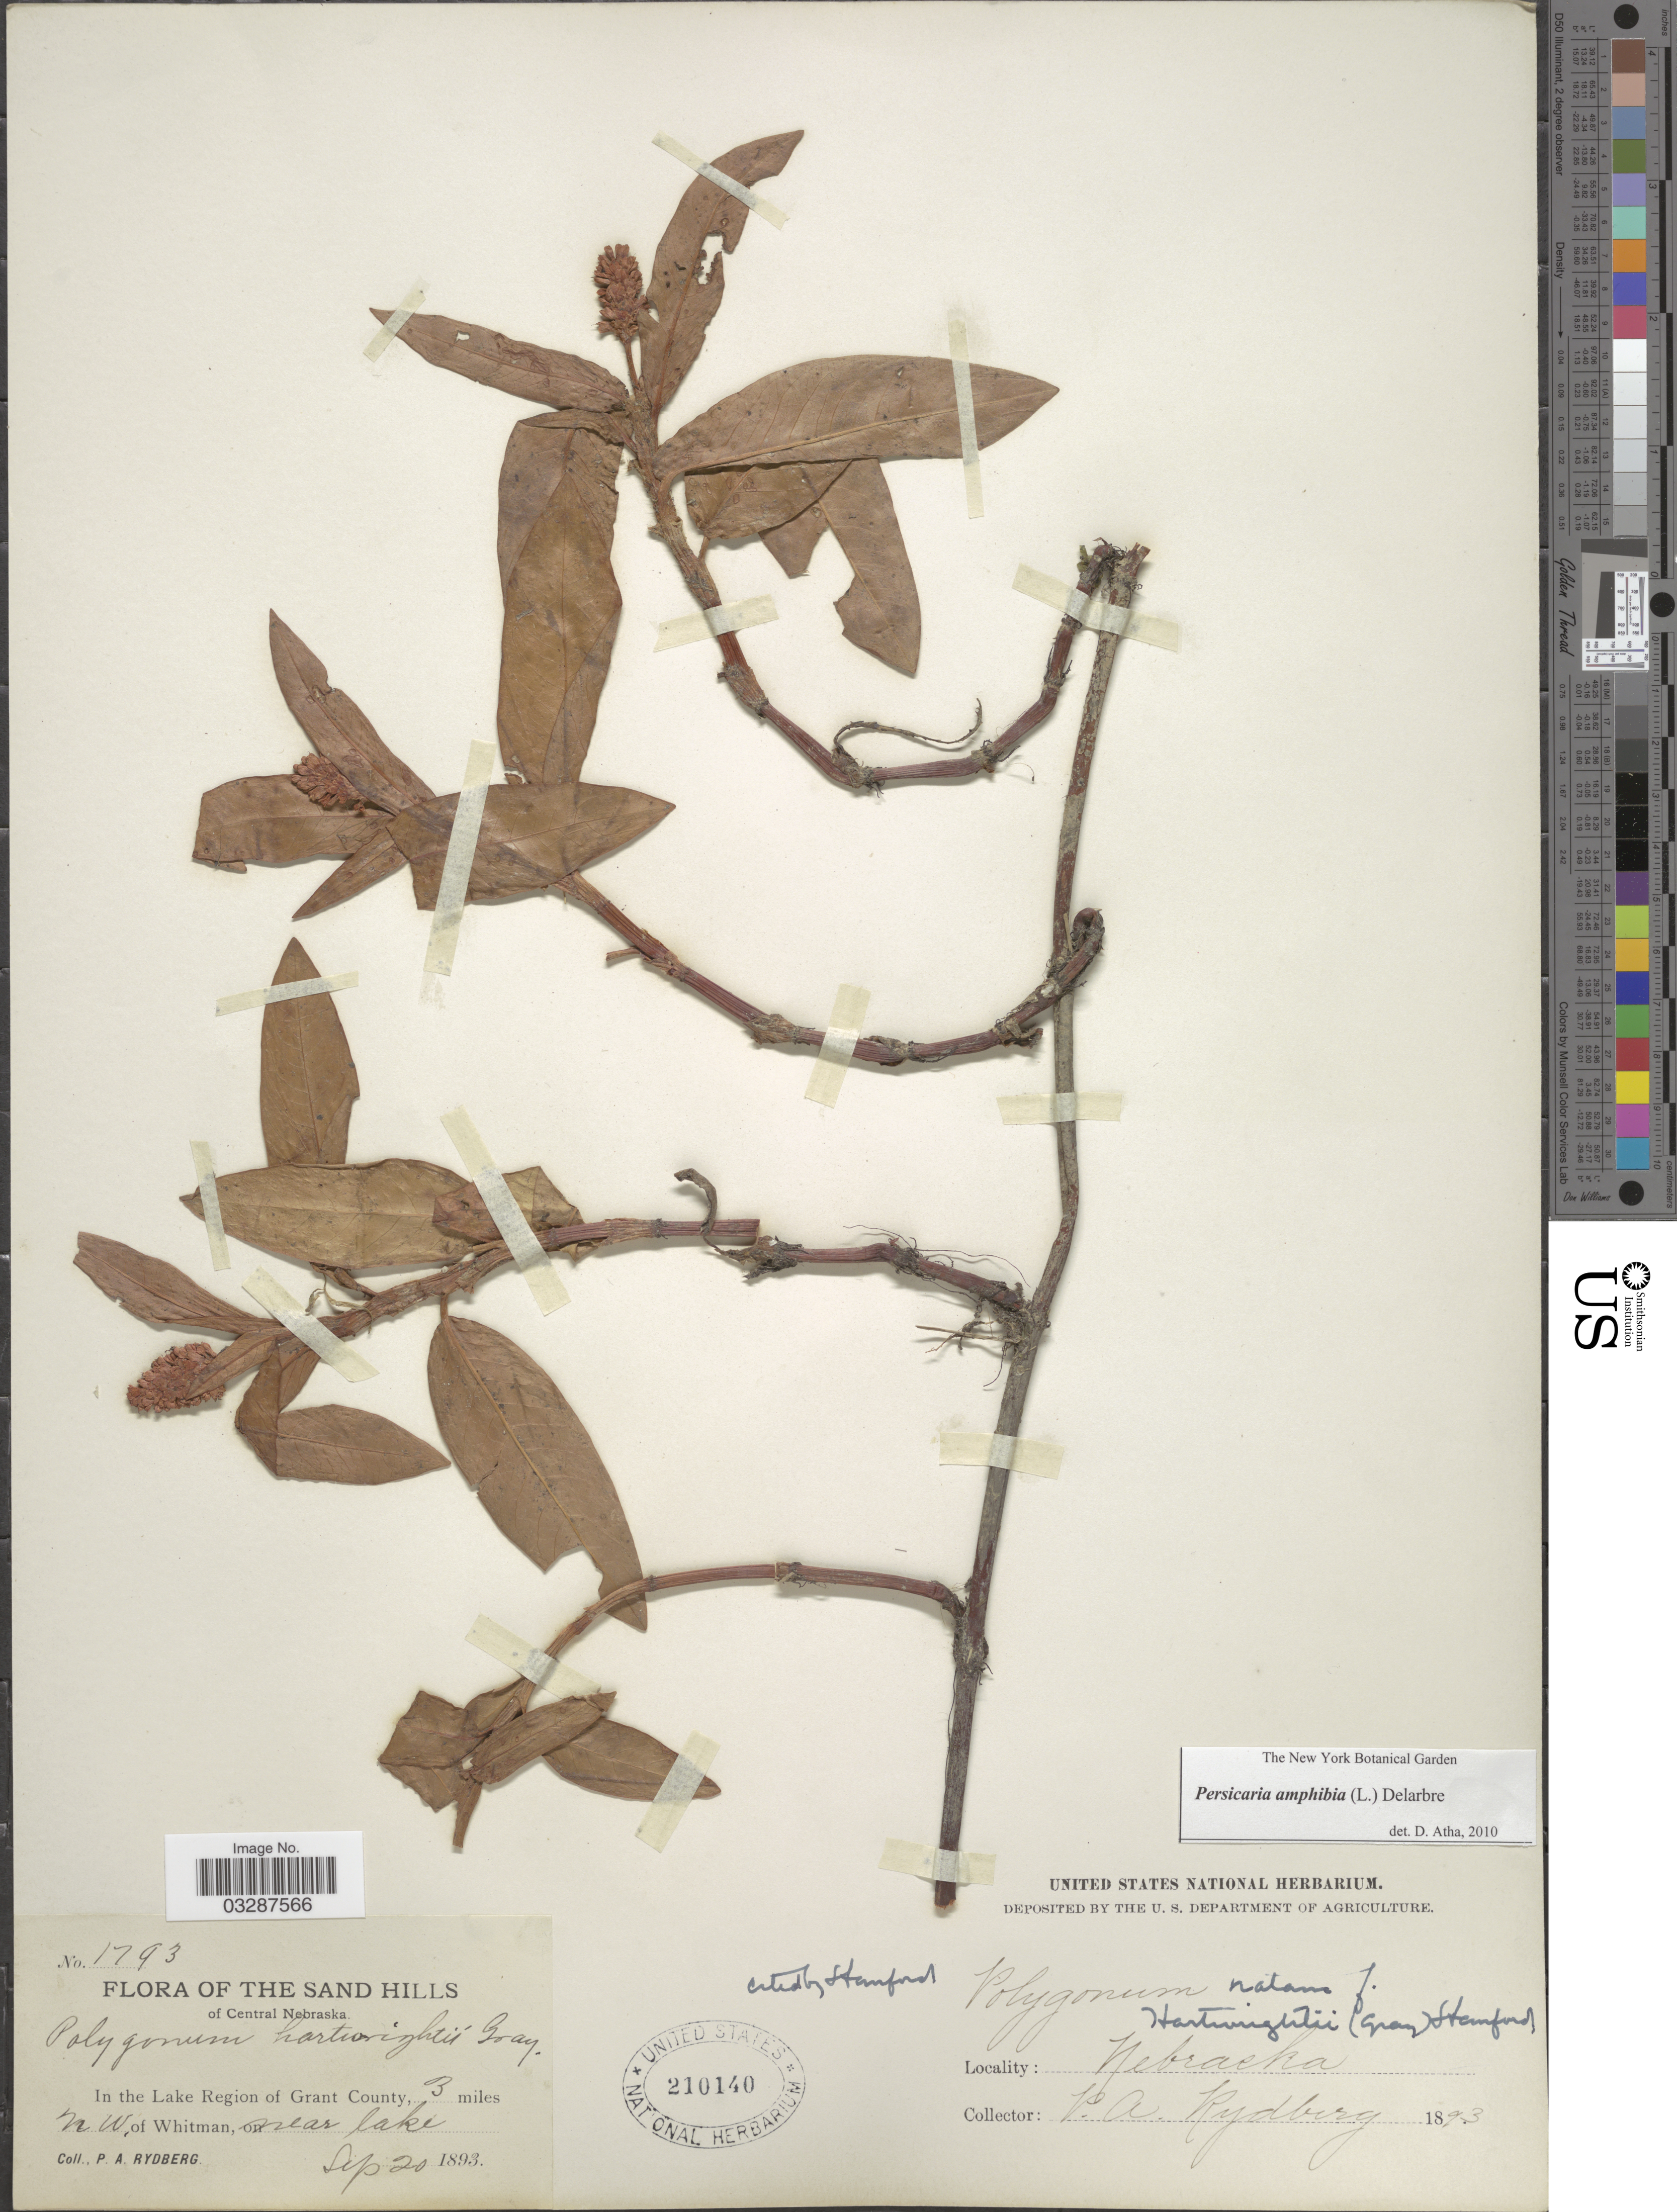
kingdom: Plantae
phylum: Tracheophyta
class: Magnoliopsida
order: Caryophyllales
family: Polygonaceae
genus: Persicaria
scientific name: Persicaria amphibia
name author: (L.) Delarbre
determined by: Atha, D. E.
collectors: P. A. Rydberg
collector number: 1793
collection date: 1893-09-20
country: United States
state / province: Nebraska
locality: The Sand Hills of Central Nebraska. In the Lake Region of Grant County, 3 miles N W of Whitman, near lake.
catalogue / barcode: US 210140